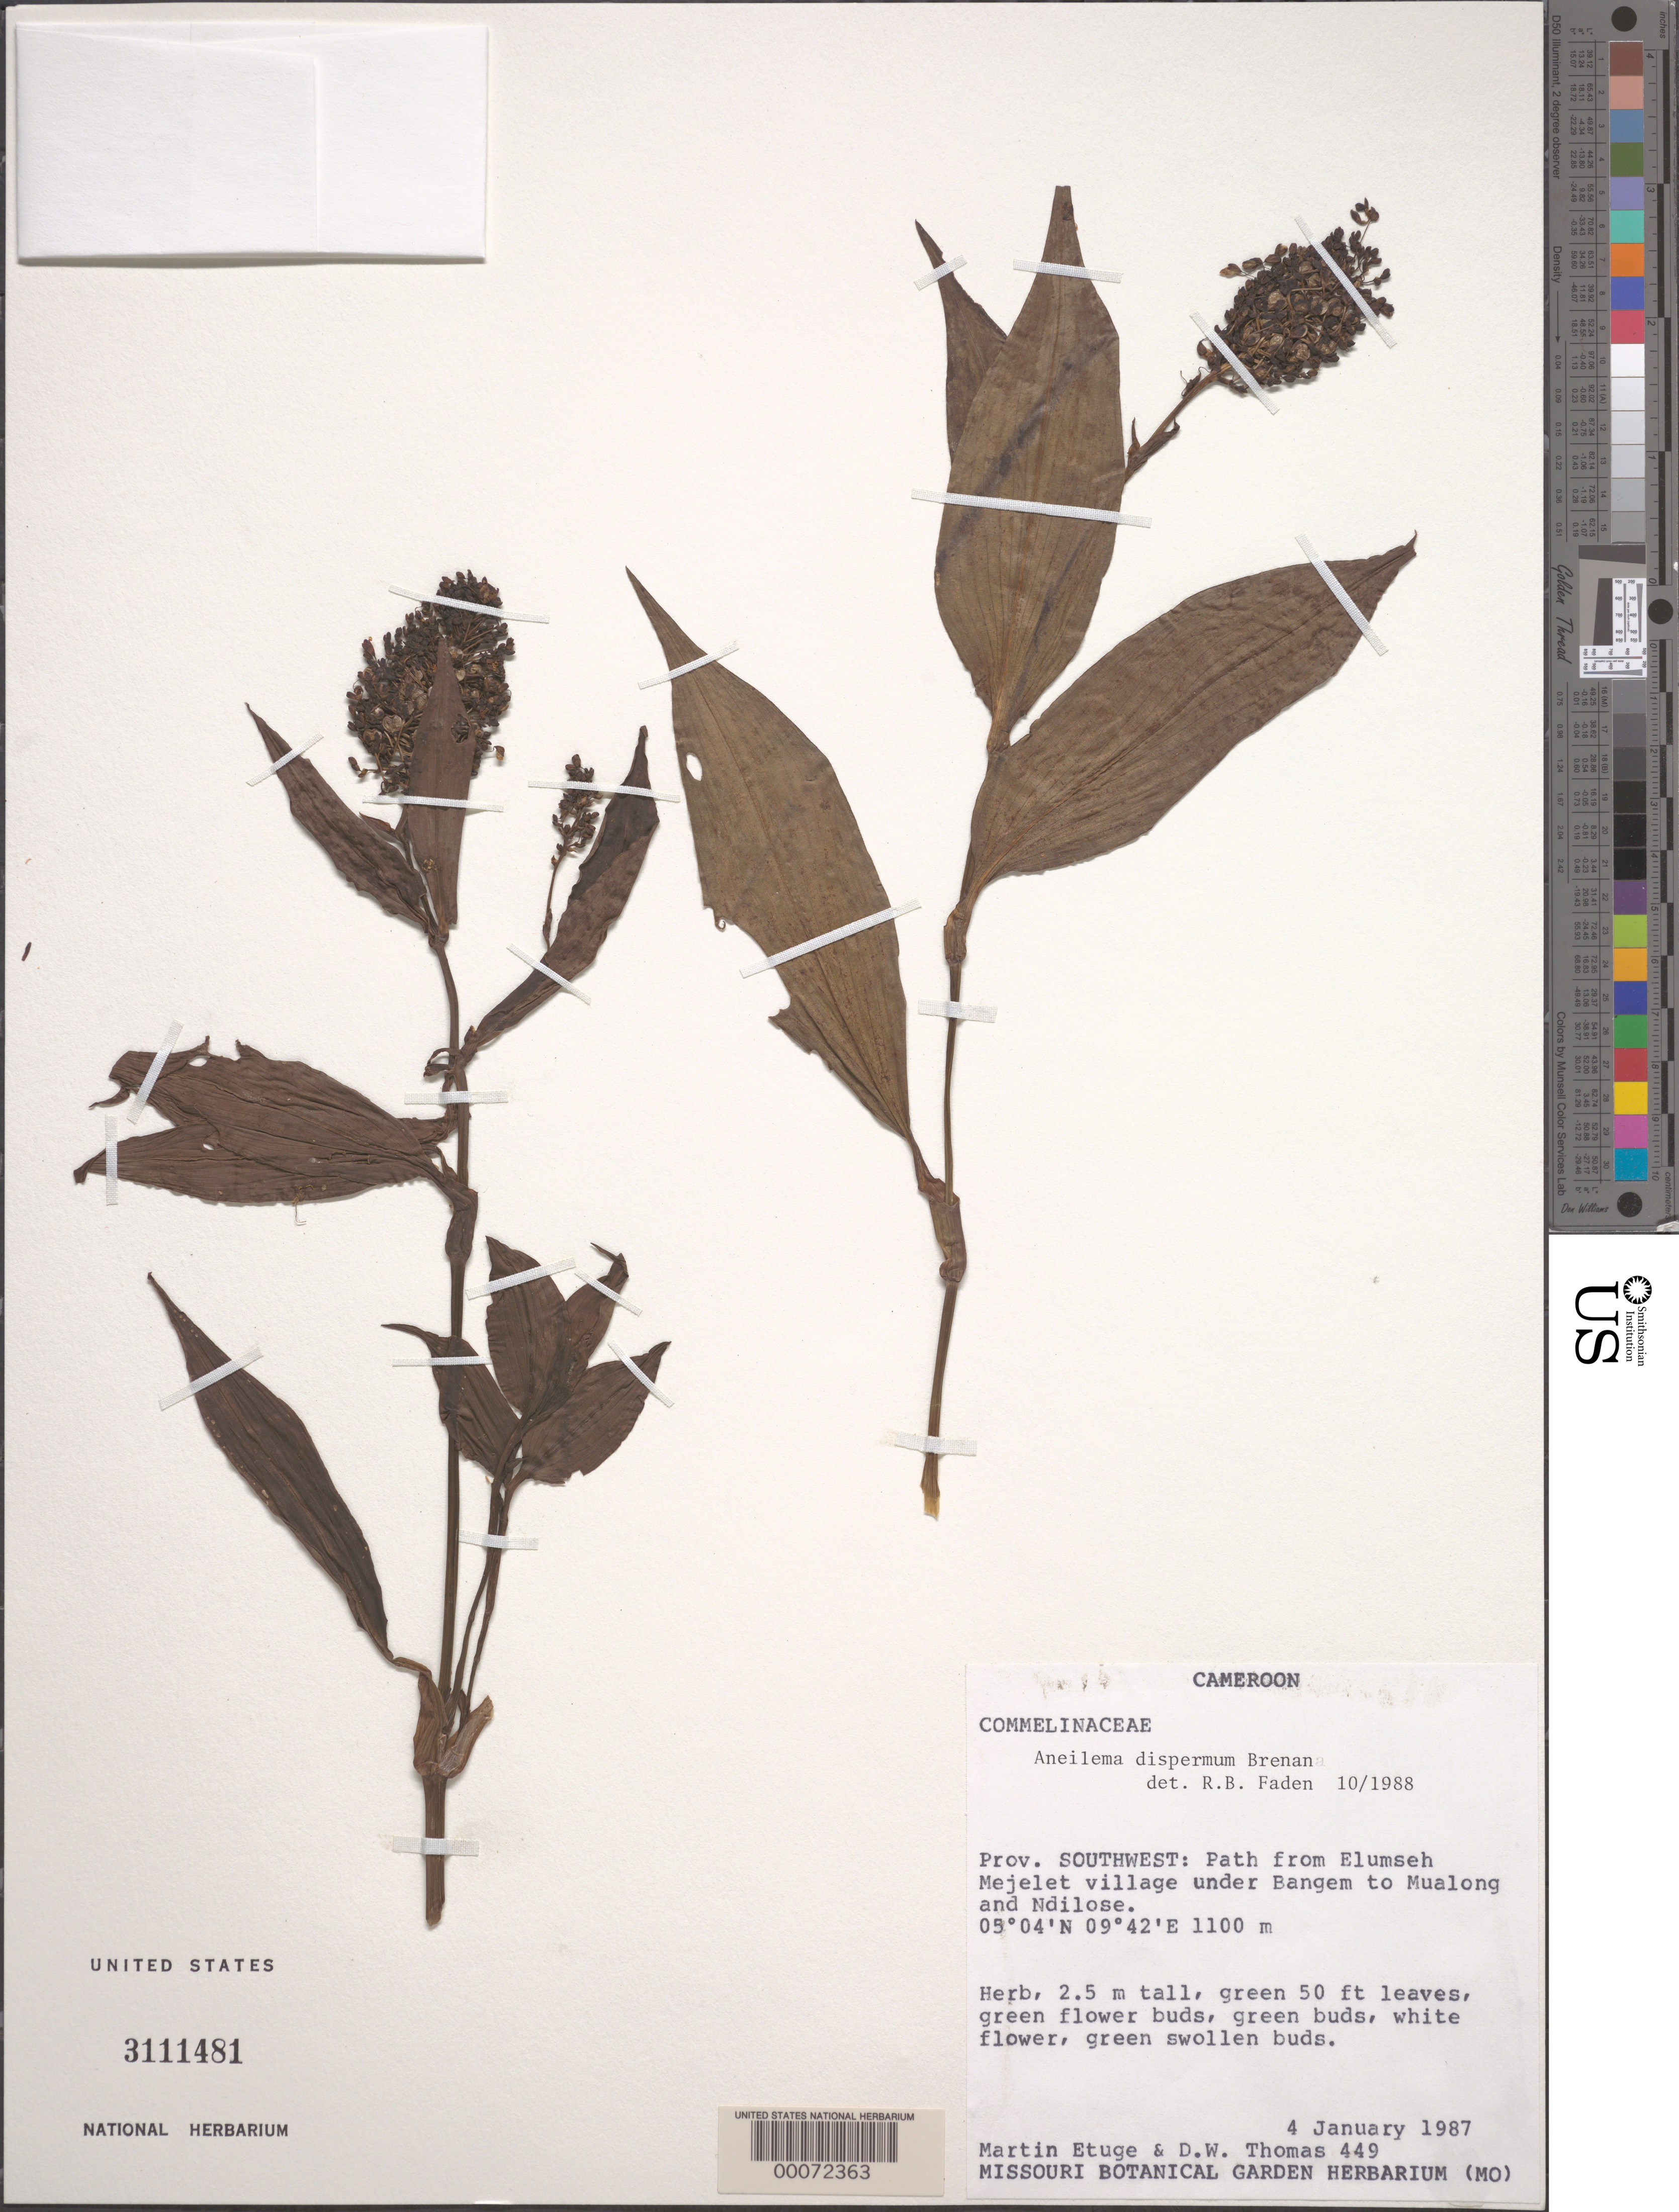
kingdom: Plantae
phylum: Tracheophyta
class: Liliopsida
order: Commelinales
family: Commelinaceae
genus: Aneilema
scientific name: Aneilema dispermum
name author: Brenan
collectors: M. Etuge & D. W. Thomas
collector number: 449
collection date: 1987-01-04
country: Cameroon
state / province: Sud-Ouest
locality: Prov. Southwest: Path from Elumseh Mejelet village under Bangem to Mualong and Ndilose.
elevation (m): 1100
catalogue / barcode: US 3111481